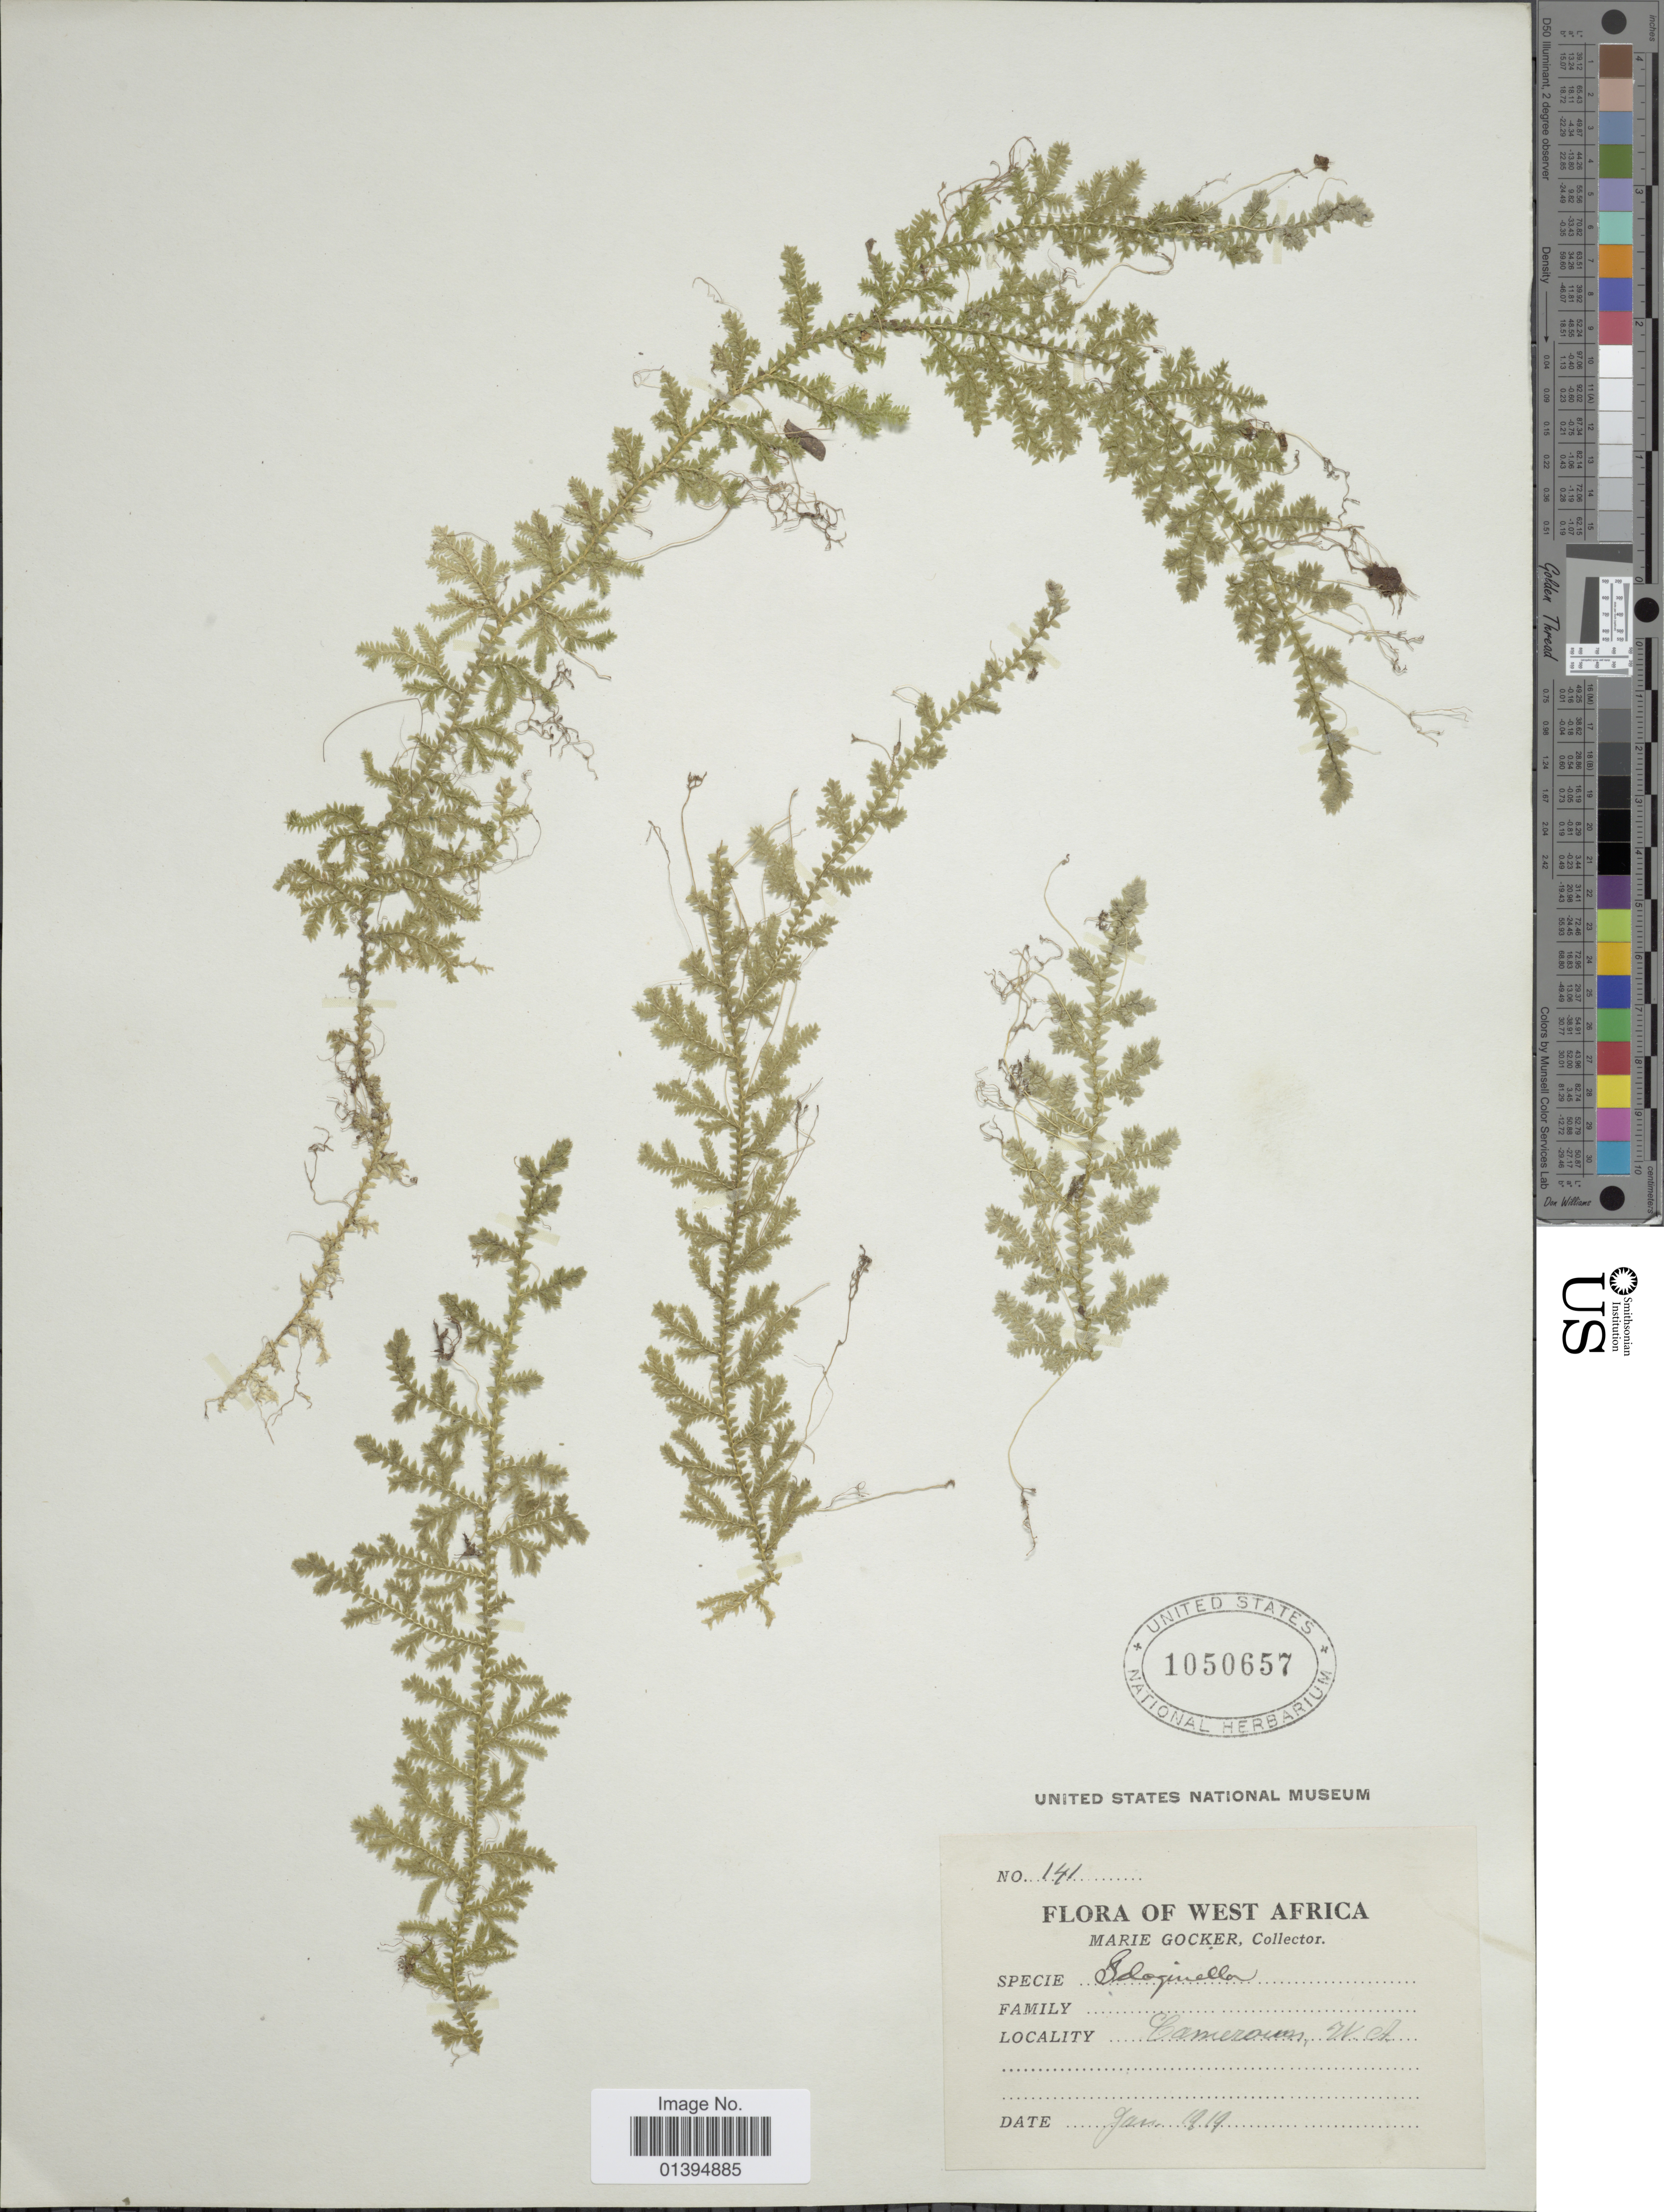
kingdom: Plantae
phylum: Tracheophyta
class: Lycopodiopsida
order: Selaginellales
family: Selaginellaceae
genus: Selaginella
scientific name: Selaginella cathedrifolia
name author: Spring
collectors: M. Gocker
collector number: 141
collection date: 1919-01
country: Cameroon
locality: West Africa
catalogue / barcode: US 1050657